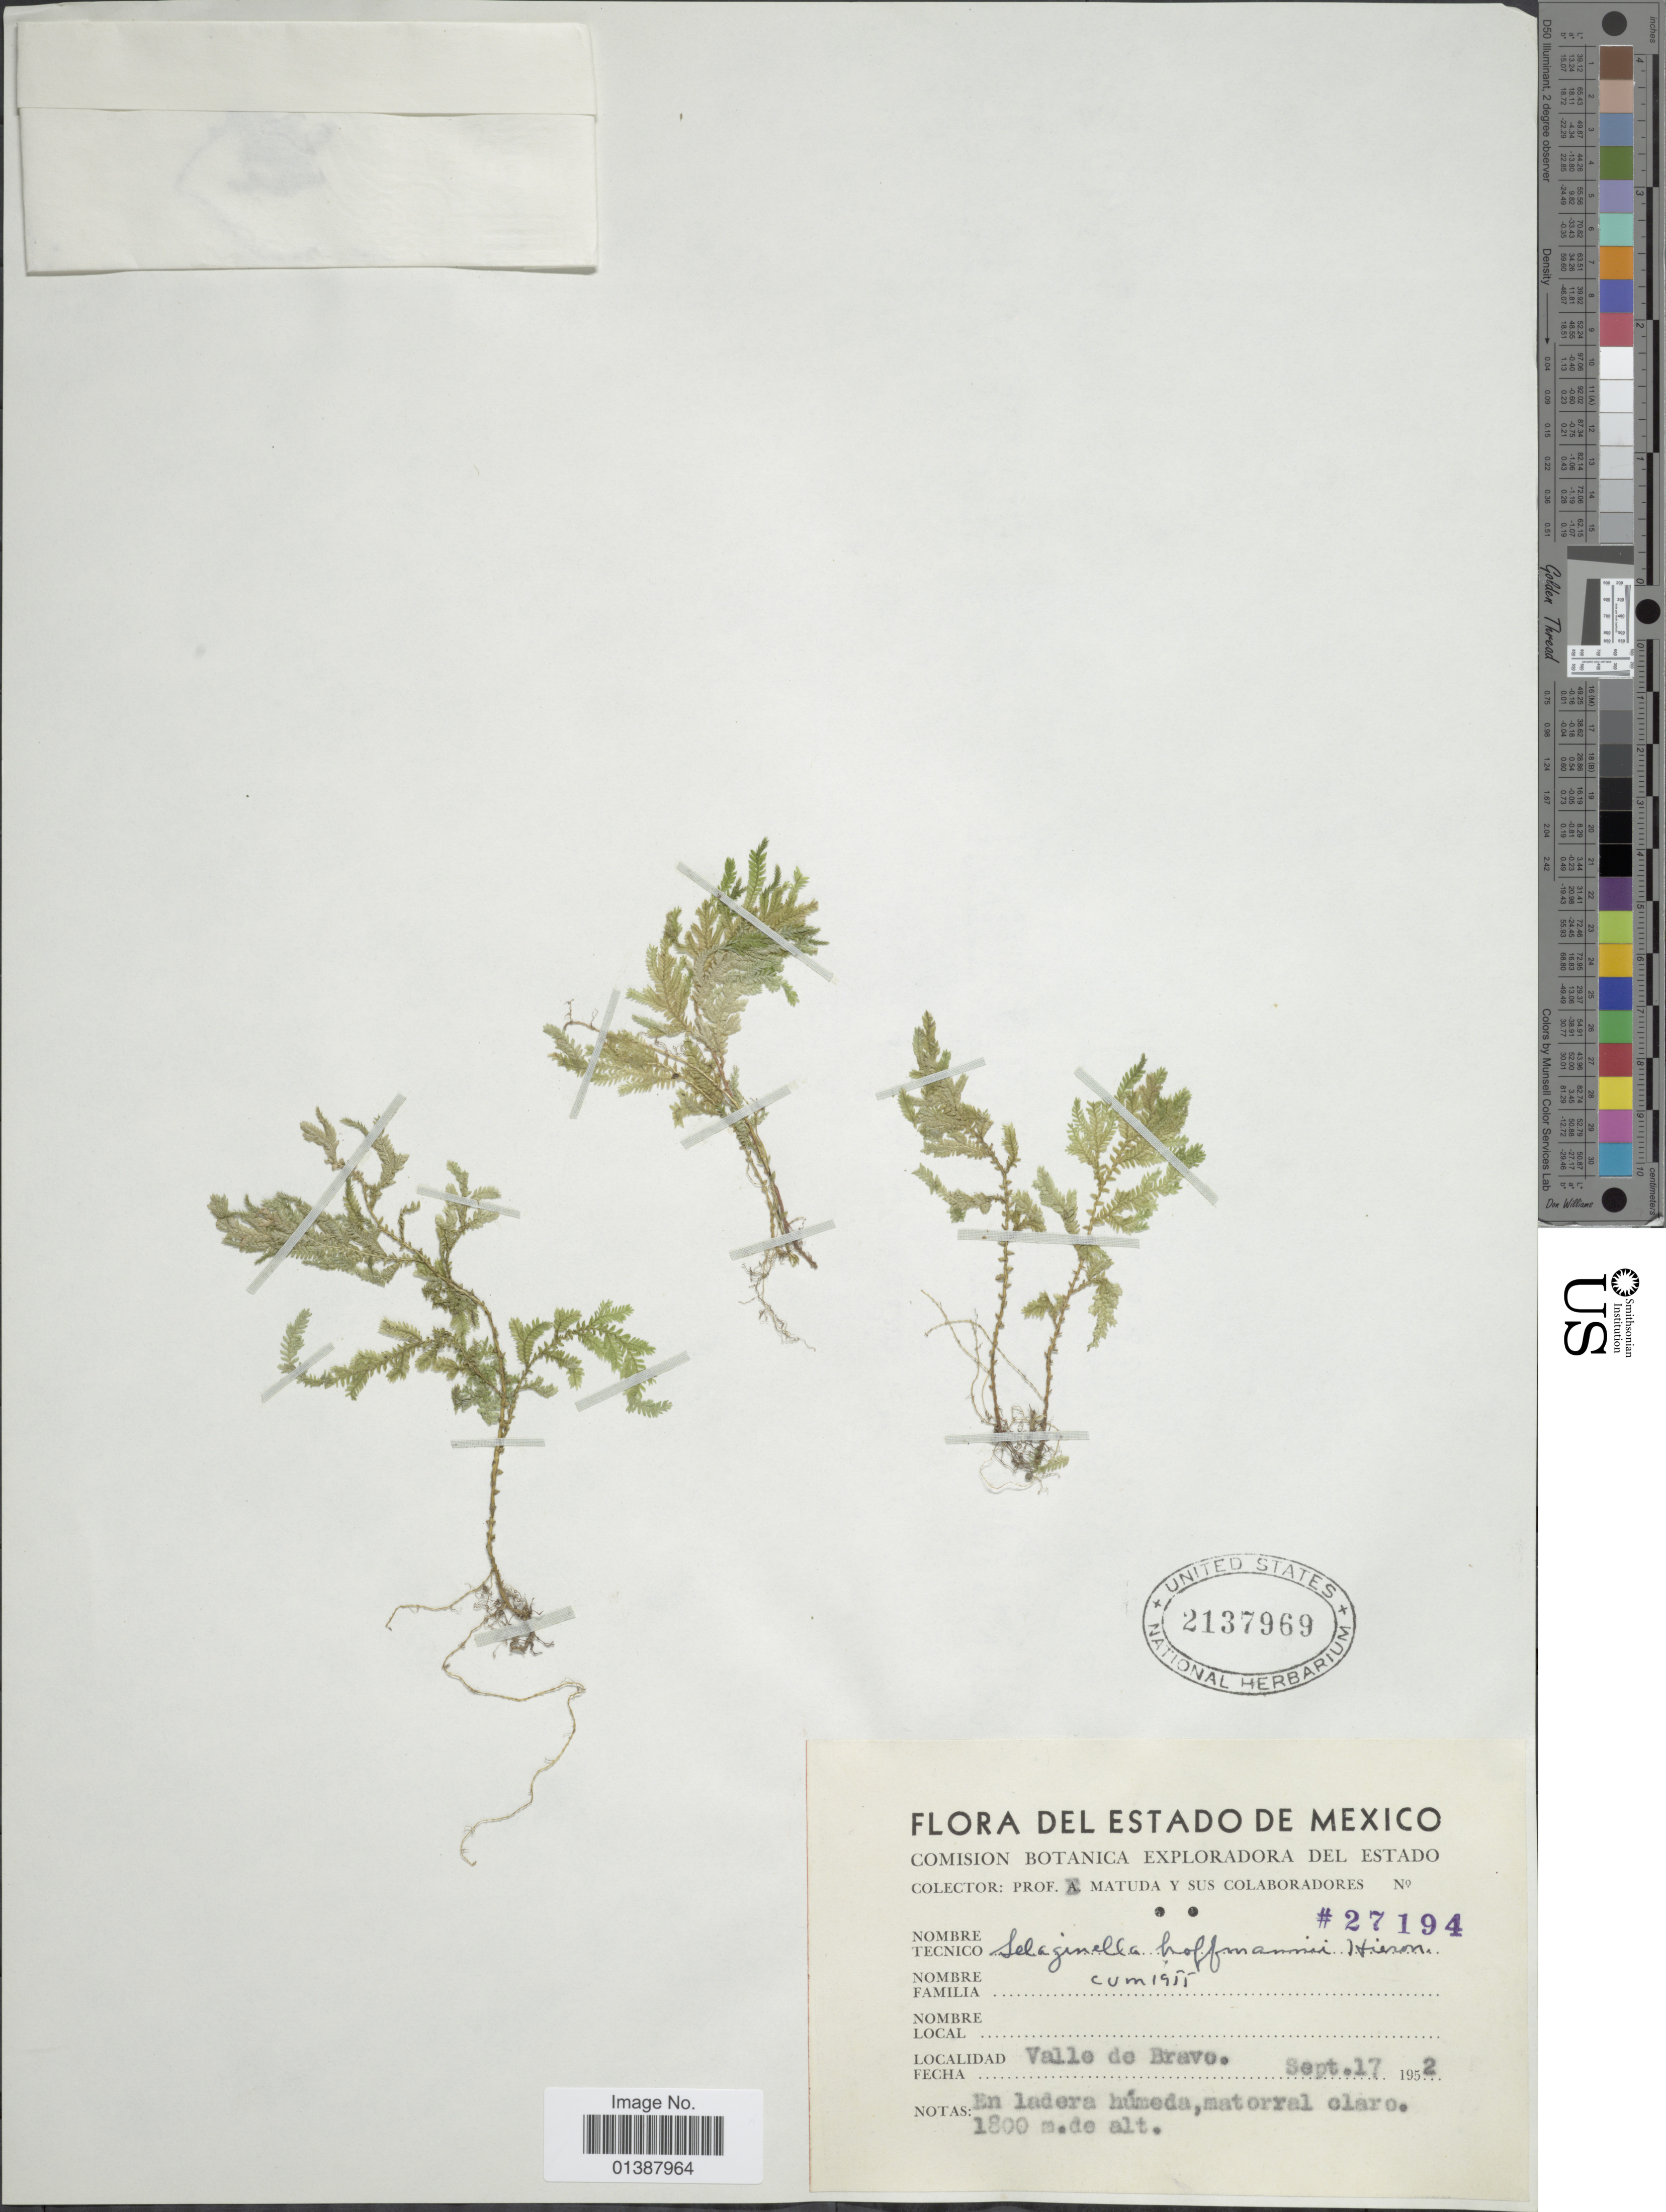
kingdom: Plantae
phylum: Tracheophyta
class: Lycopodiopsida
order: Selaginellales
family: Selaginellaceae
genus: Selaginella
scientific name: Selaginella hoffmannii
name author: Hieron.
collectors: E. Matuda & et al.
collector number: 27194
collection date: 1952-09-17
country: Mexico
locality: Valle de Bravo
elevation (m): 1800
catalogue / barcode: US 2137969